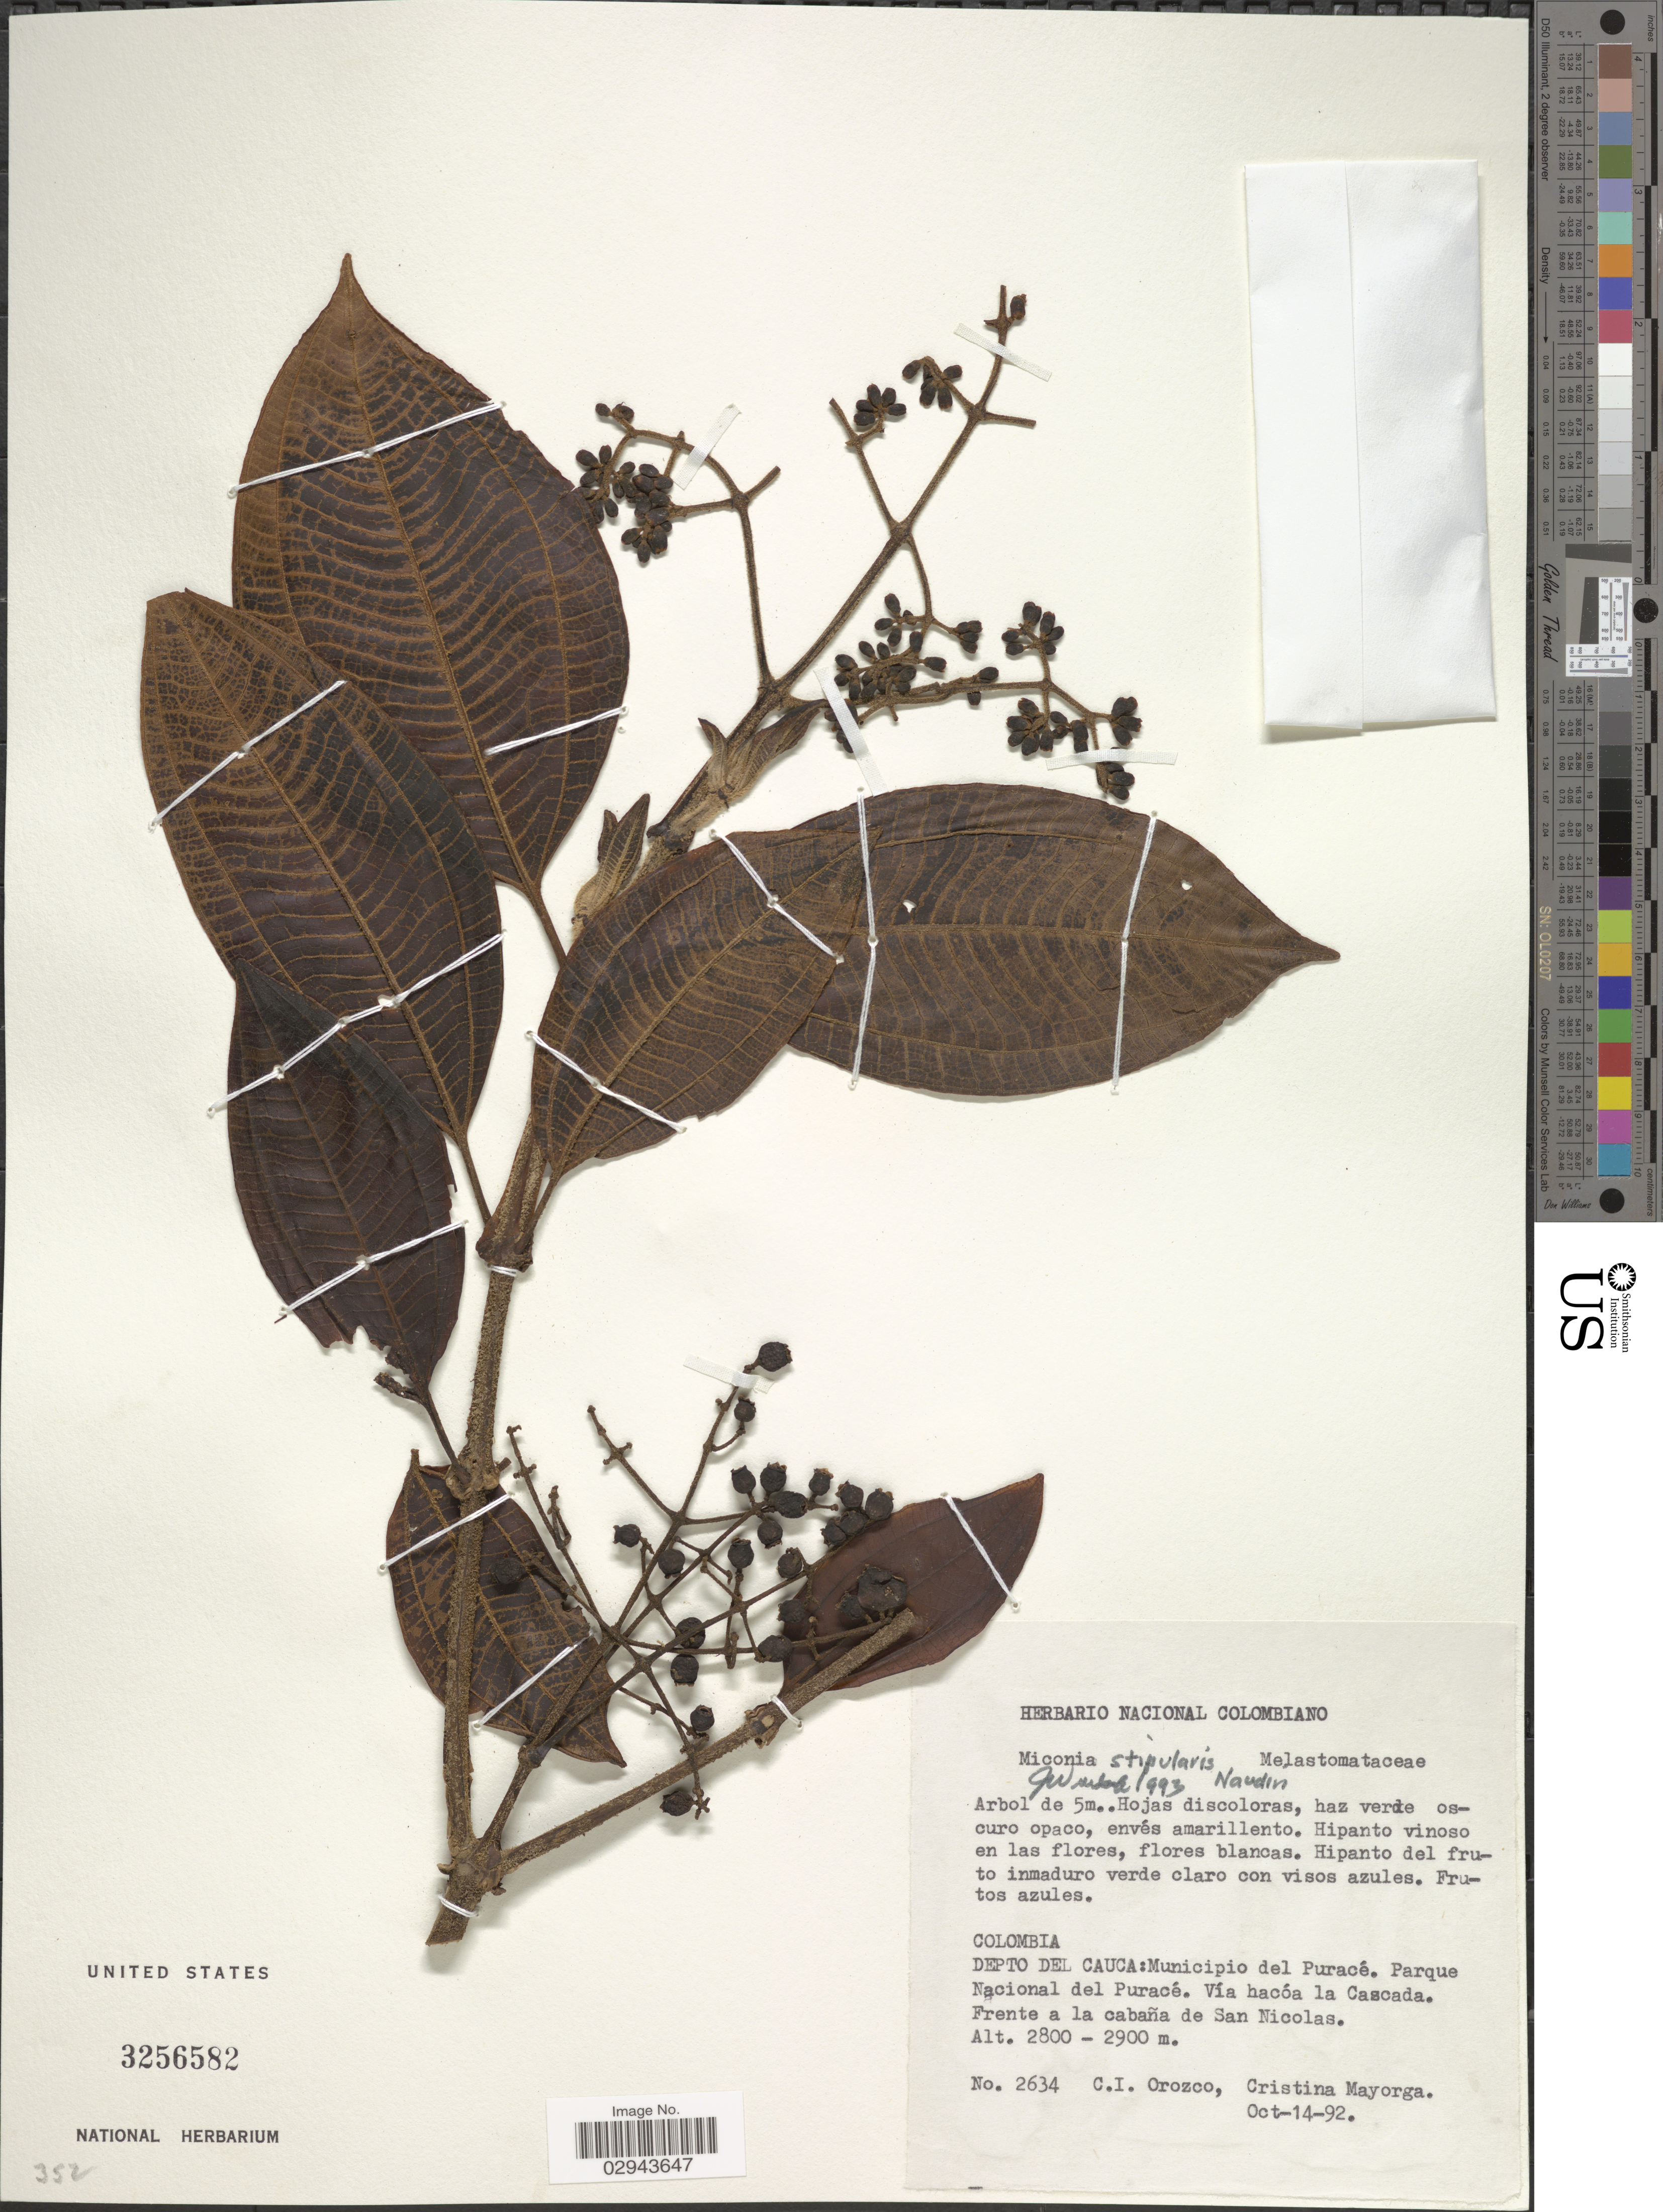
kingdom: Plantae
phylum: Tracheophyta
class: Magnoliopsida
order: Myrtales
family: Melastomataceae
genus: Miconia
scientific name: Miconia stipularis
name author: Naudin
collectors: C. I. Orozco & C. Mayorga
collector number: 2634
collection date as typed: Transcribed d/m/y: 14/10/92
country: Colombia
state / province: Cauca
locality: Depto del Cauca: Municipio del Puracé. Parque Nacional de Puracé. Vía hacóa la Cascada. Frente a la cabaña de San Nicolas.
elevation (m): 2800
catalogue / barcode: US 3256582